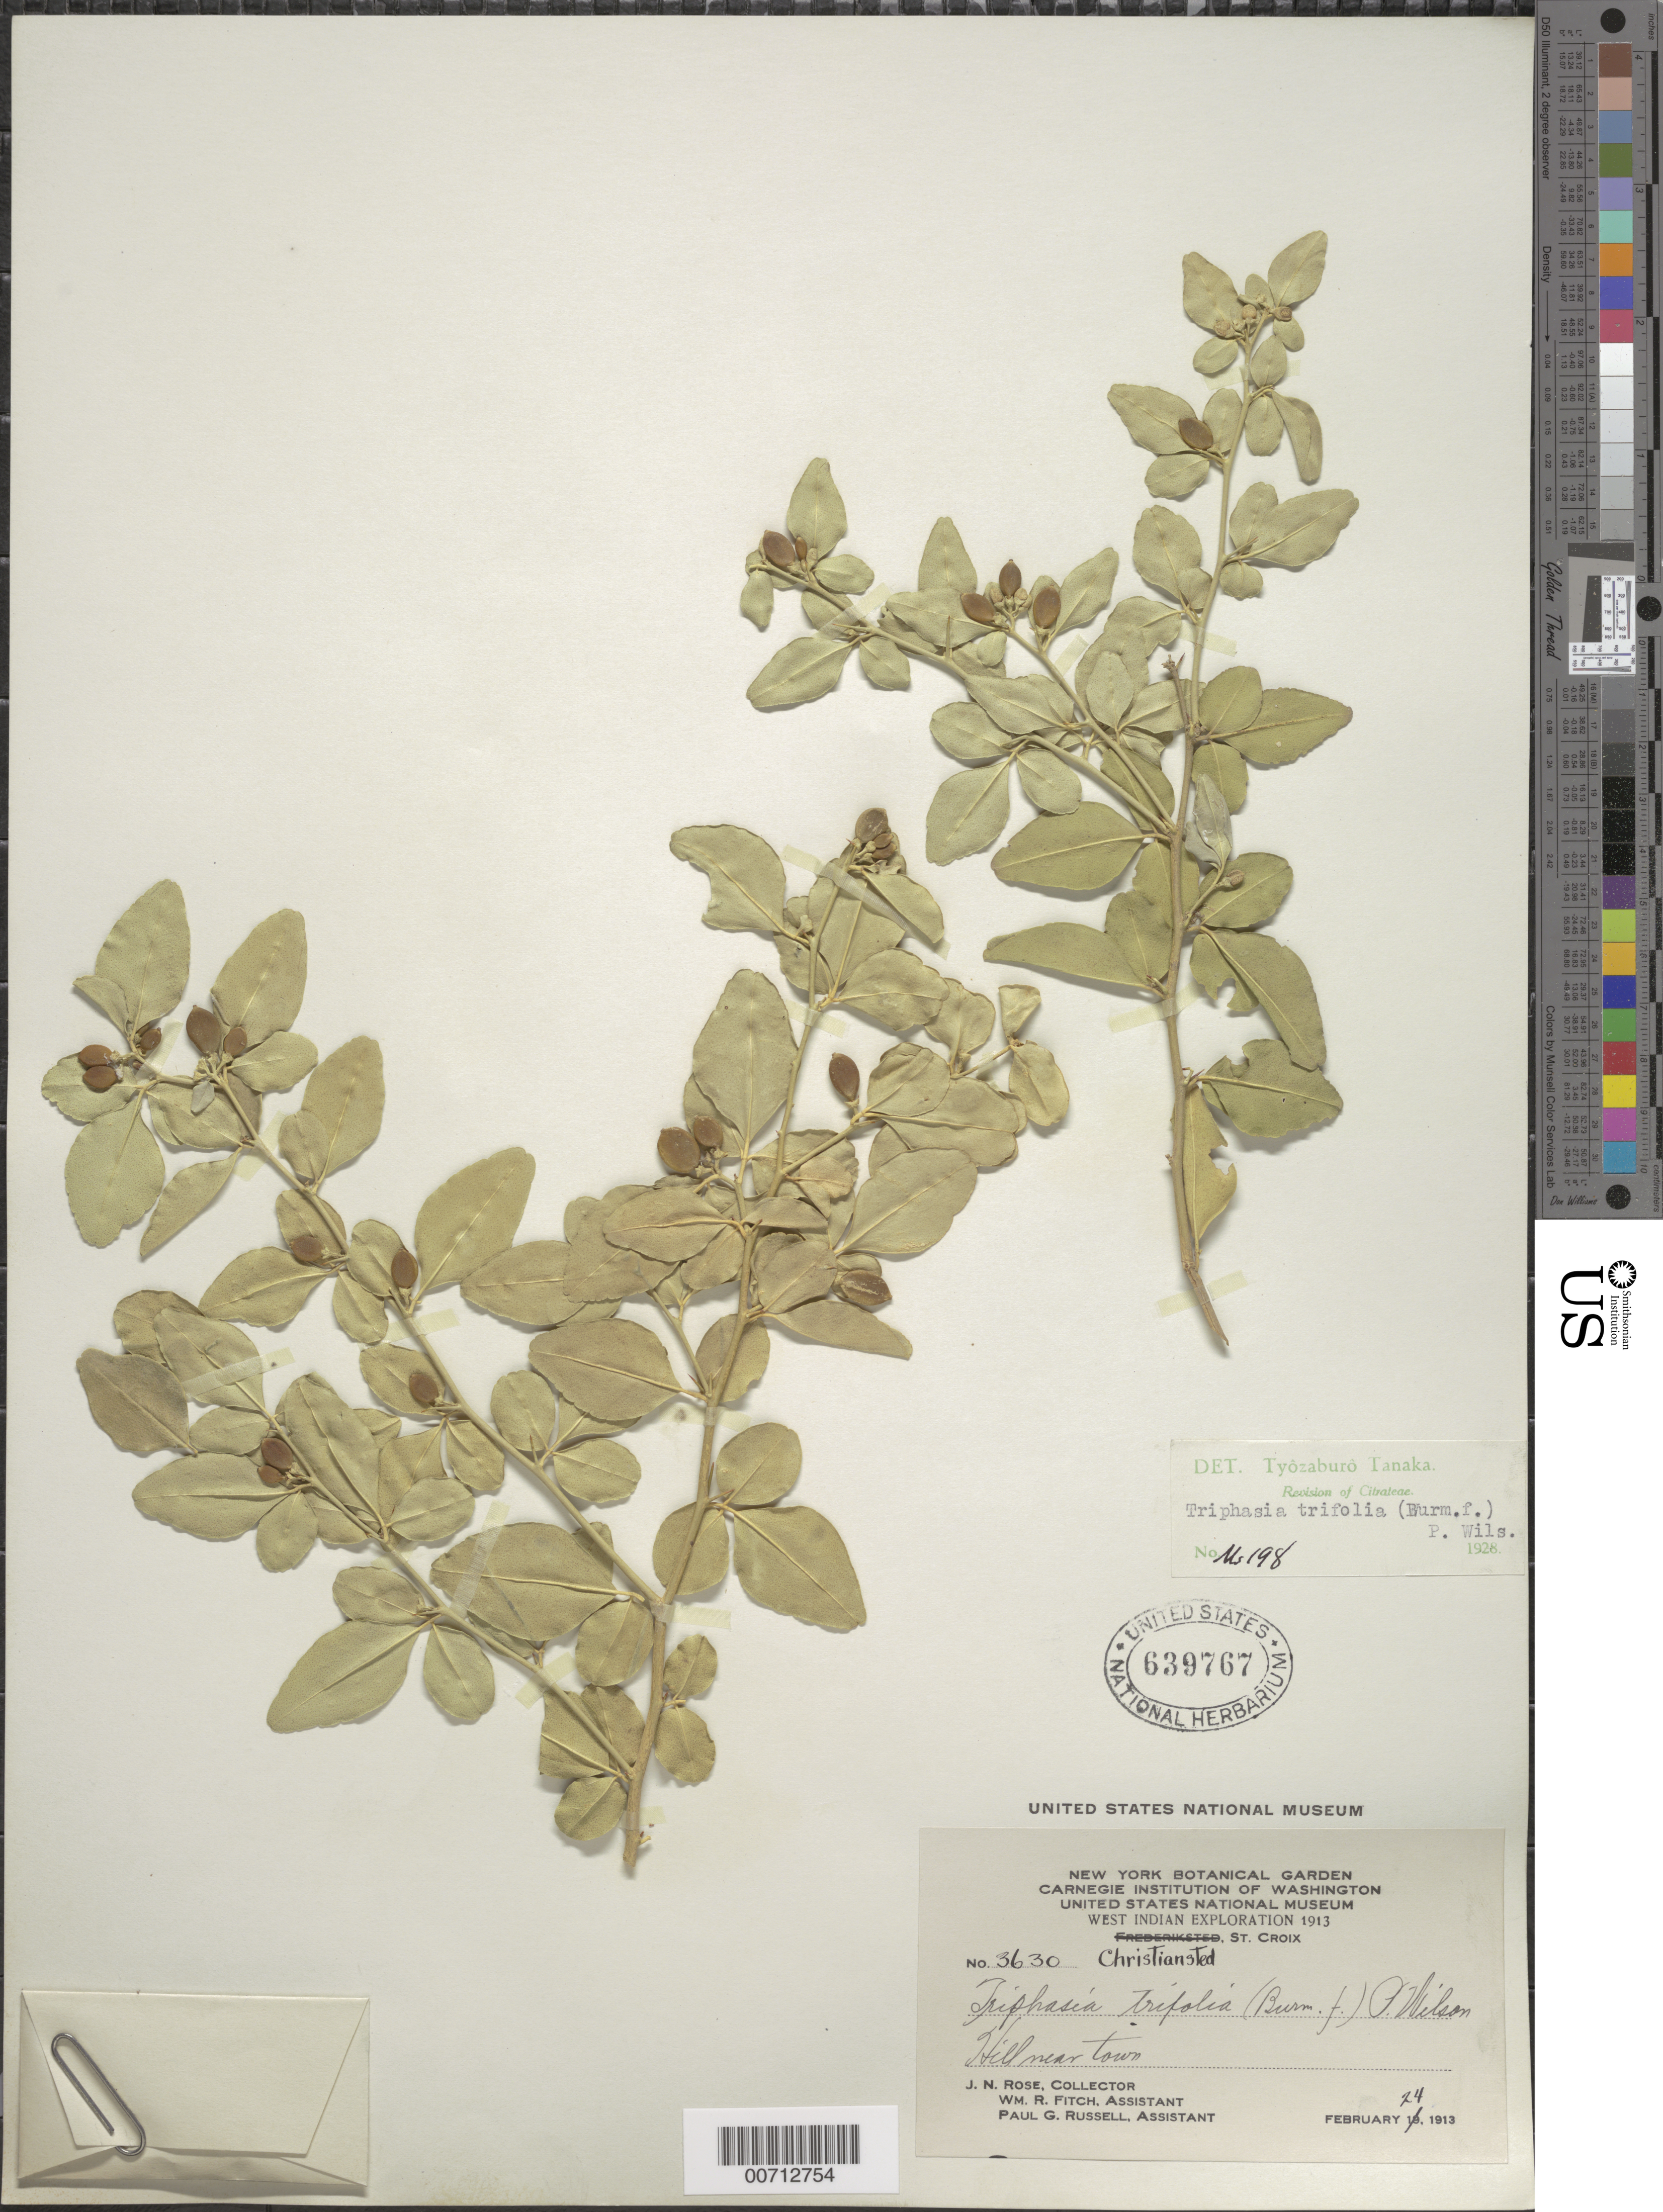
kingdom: Plantae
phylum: Tracheophyta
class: Magnoliopsida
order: Sapindales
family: Rutaceae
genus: Triphasia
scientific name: Triphasia trifolia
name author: (Burm. f.) P. Wilson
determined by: Tanaka, T.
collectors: J. N. Rose, W. R. Fitch & P. G. Russell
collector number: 3630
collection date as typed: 24 Feb 1913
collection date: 1913-02-24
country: U.S. Virgin Islands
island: St. Croix Island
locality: Christiansted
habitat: Hill near town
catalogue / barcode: US 639767